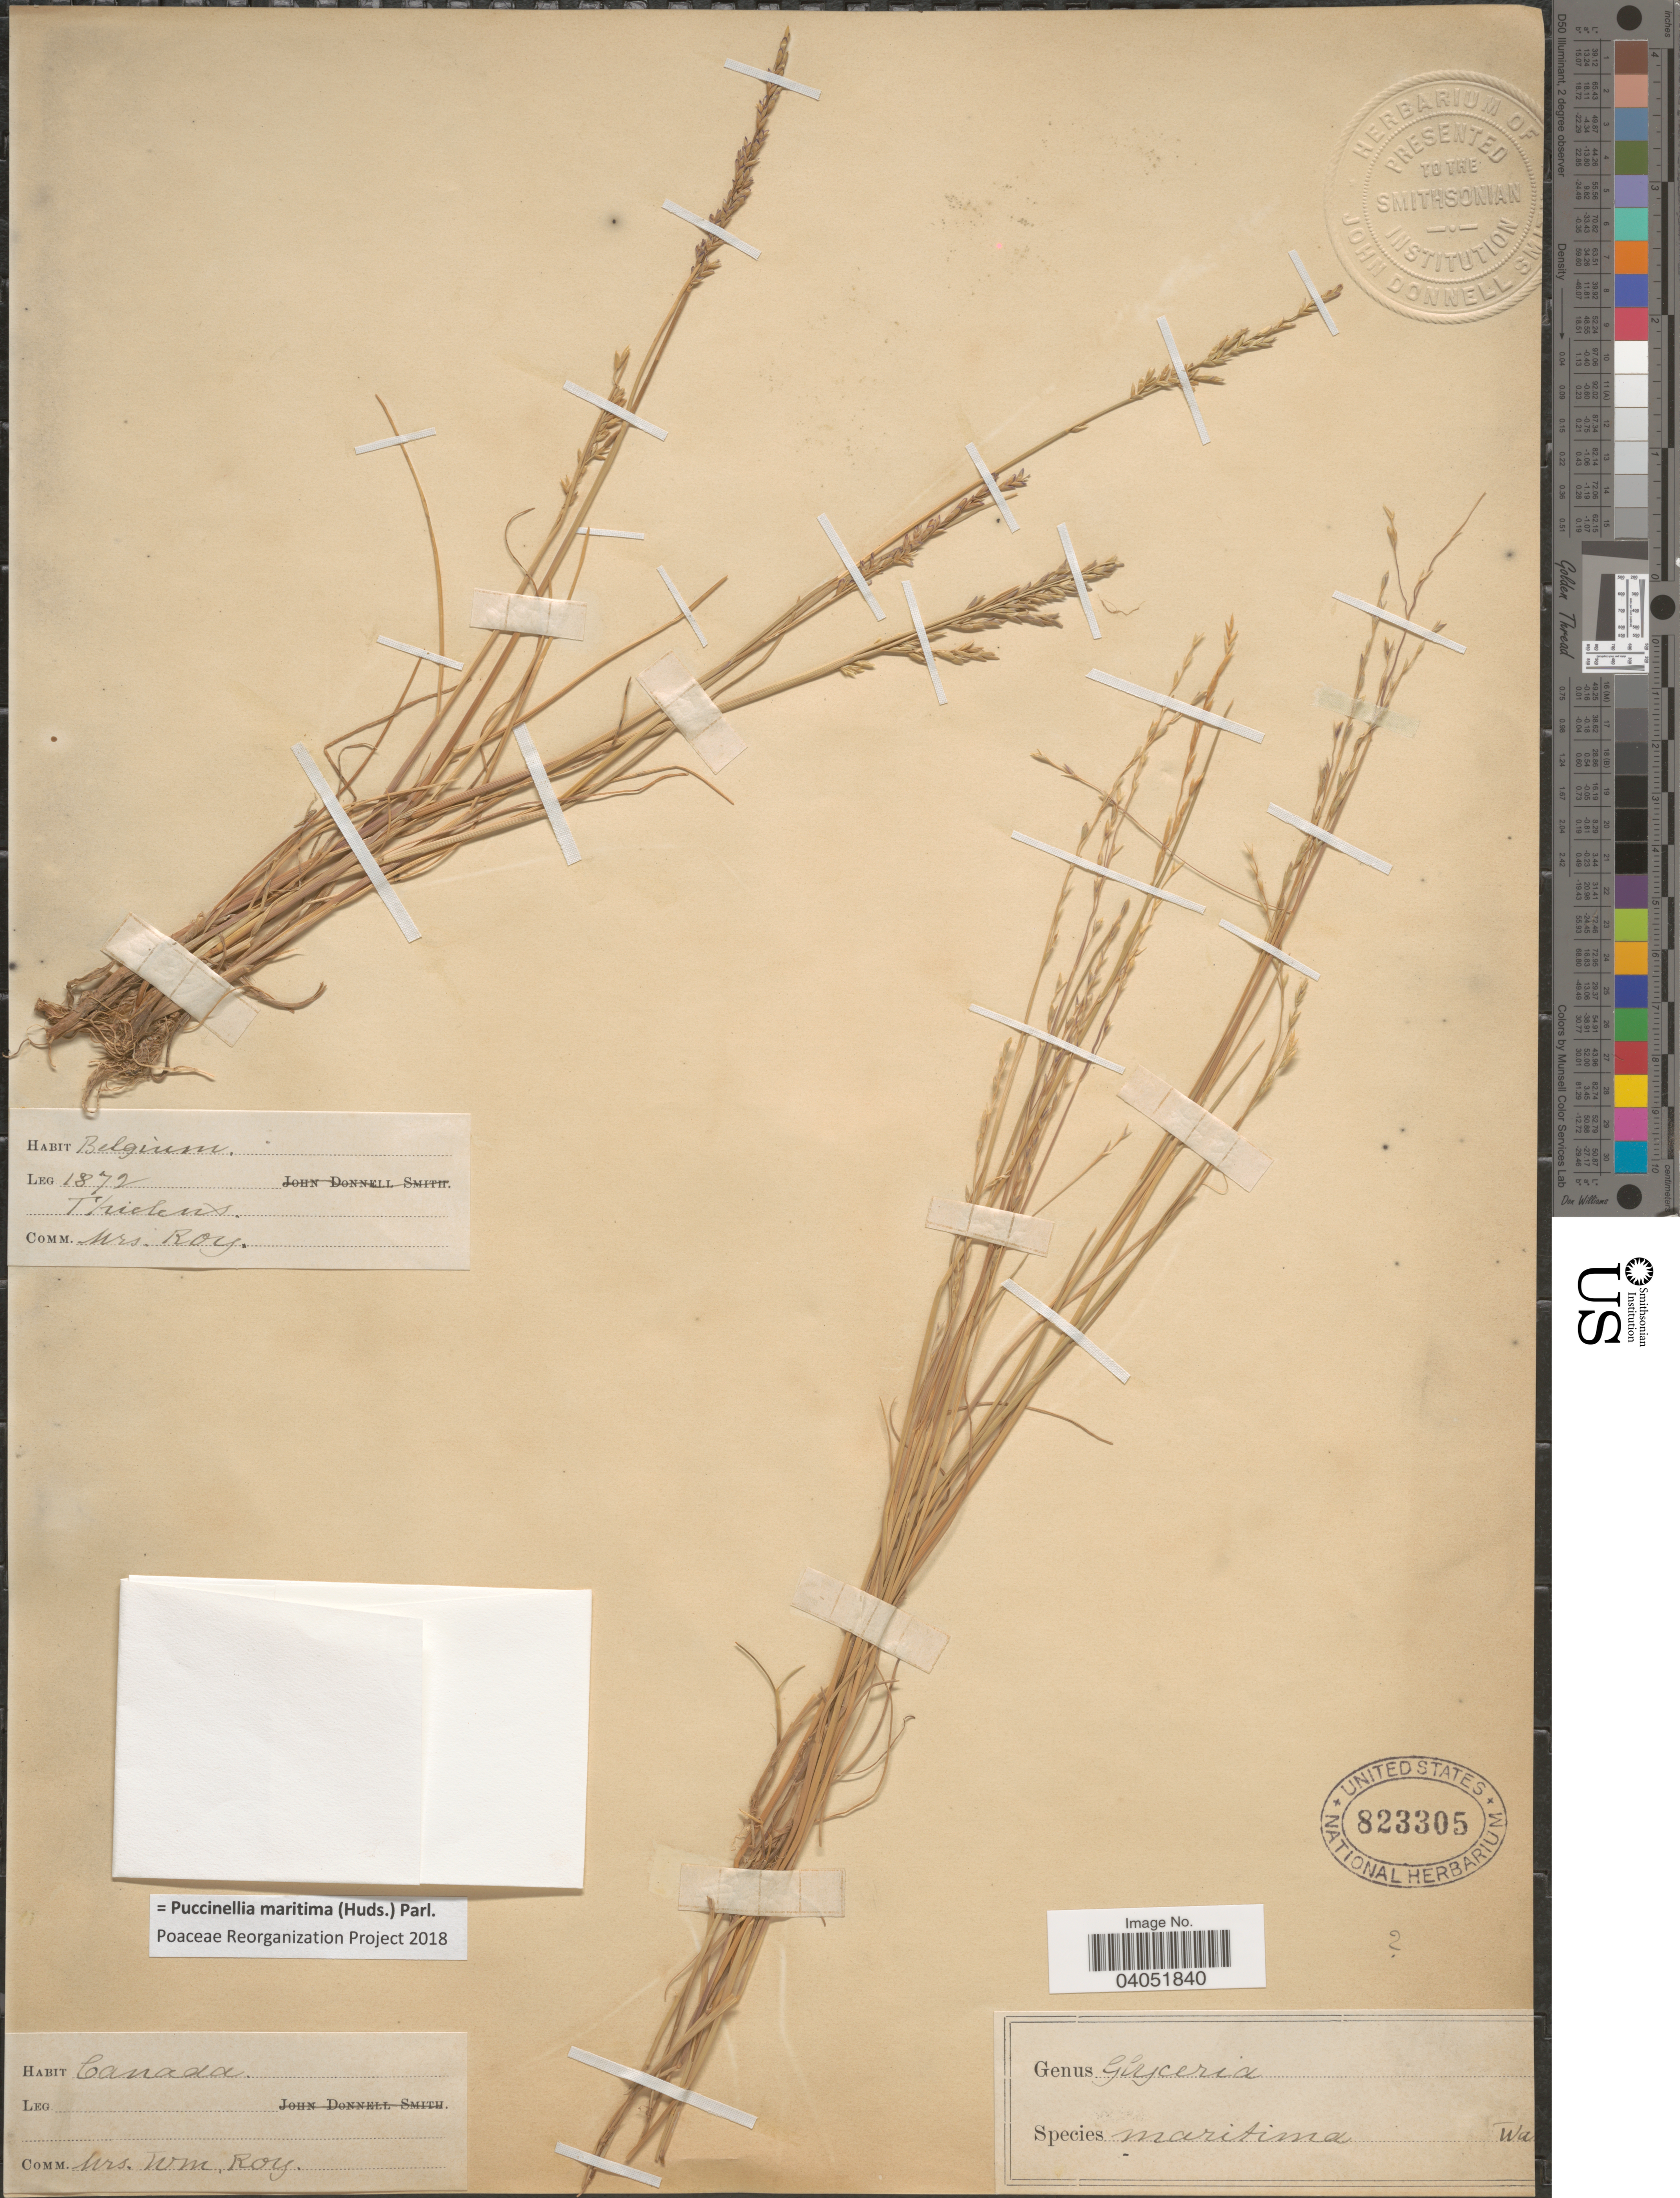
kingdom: Plantae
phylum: Tracheophyta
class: Liliopsida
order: Poales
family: Poaceae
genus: Puccinellia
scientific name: Puccinellia maritima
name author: (Huds.) Parl.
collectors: Roy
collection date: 1872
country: Belgium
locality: Thickets.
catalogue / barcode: US 823305